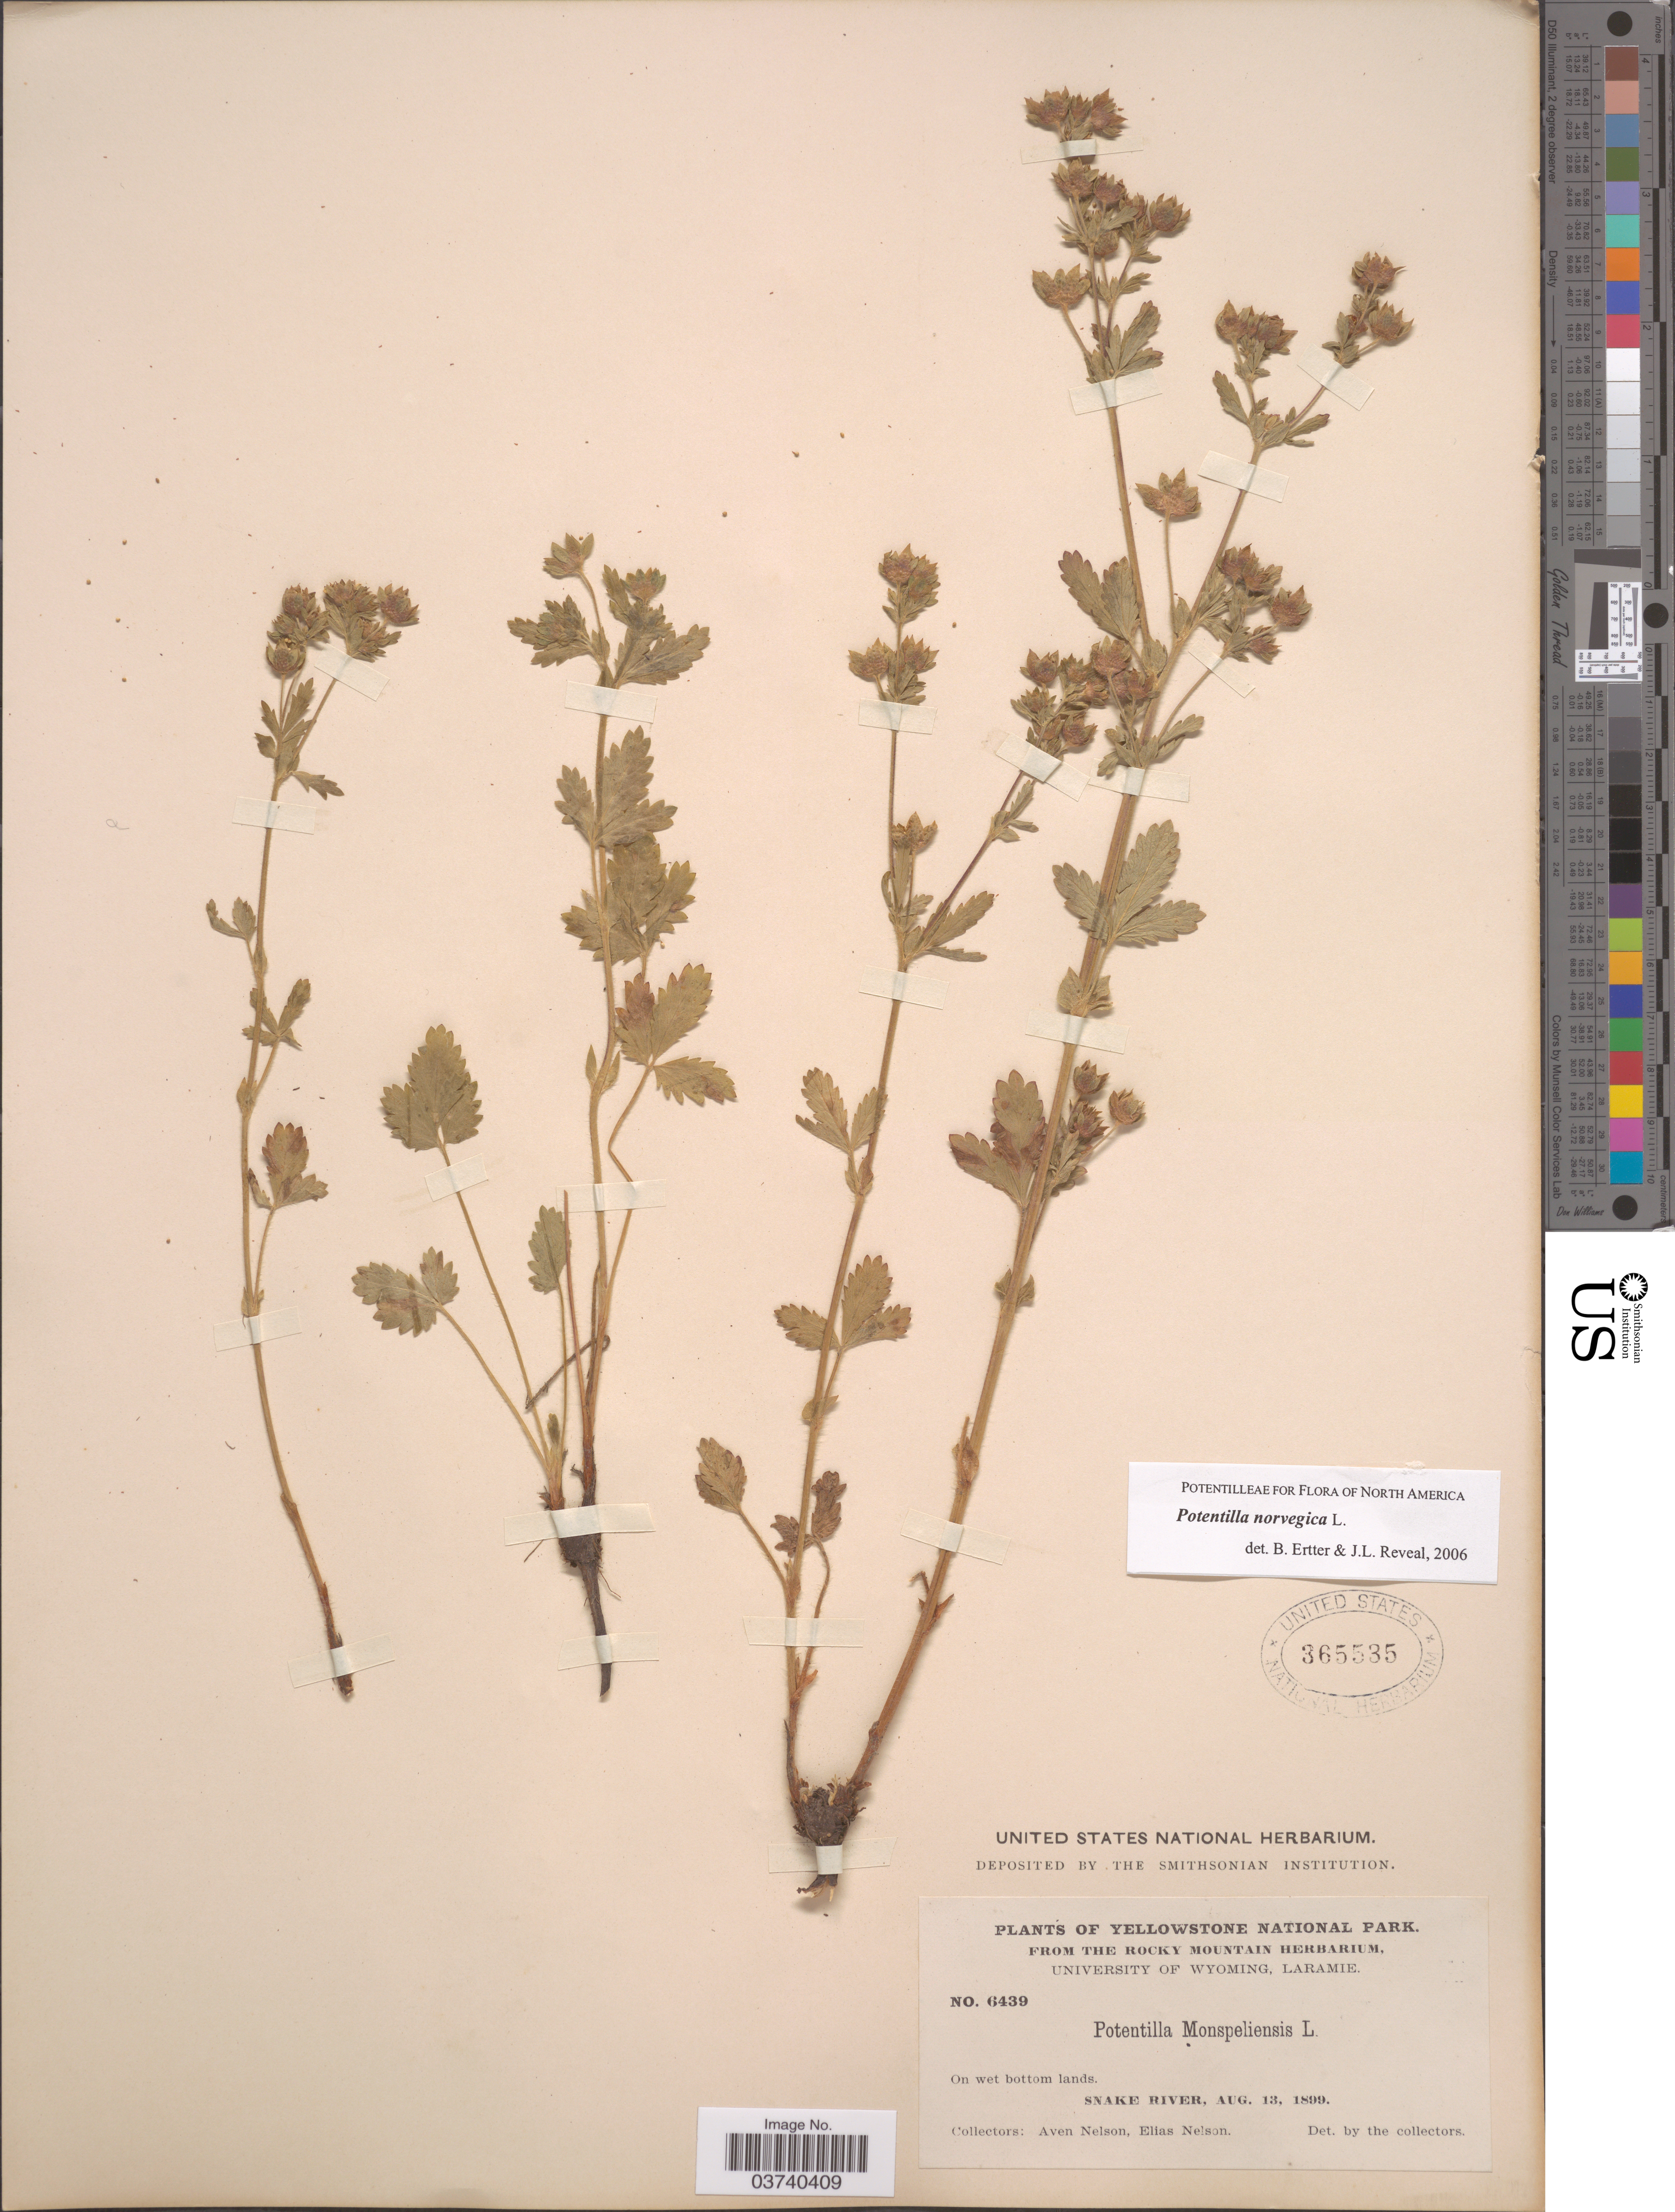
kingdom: Plantae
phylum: Tracheophyta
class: Magnoliopsida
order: Rosales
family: Rosaceae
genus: Potentilla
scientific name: Potentilla norvegica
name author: L.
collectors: A. Nelson & E. Nelson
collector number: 6439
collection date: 1899-08-13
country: United States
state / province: Wyoming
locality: Yellowstone National Park. Snake River.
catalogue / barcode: US 365535